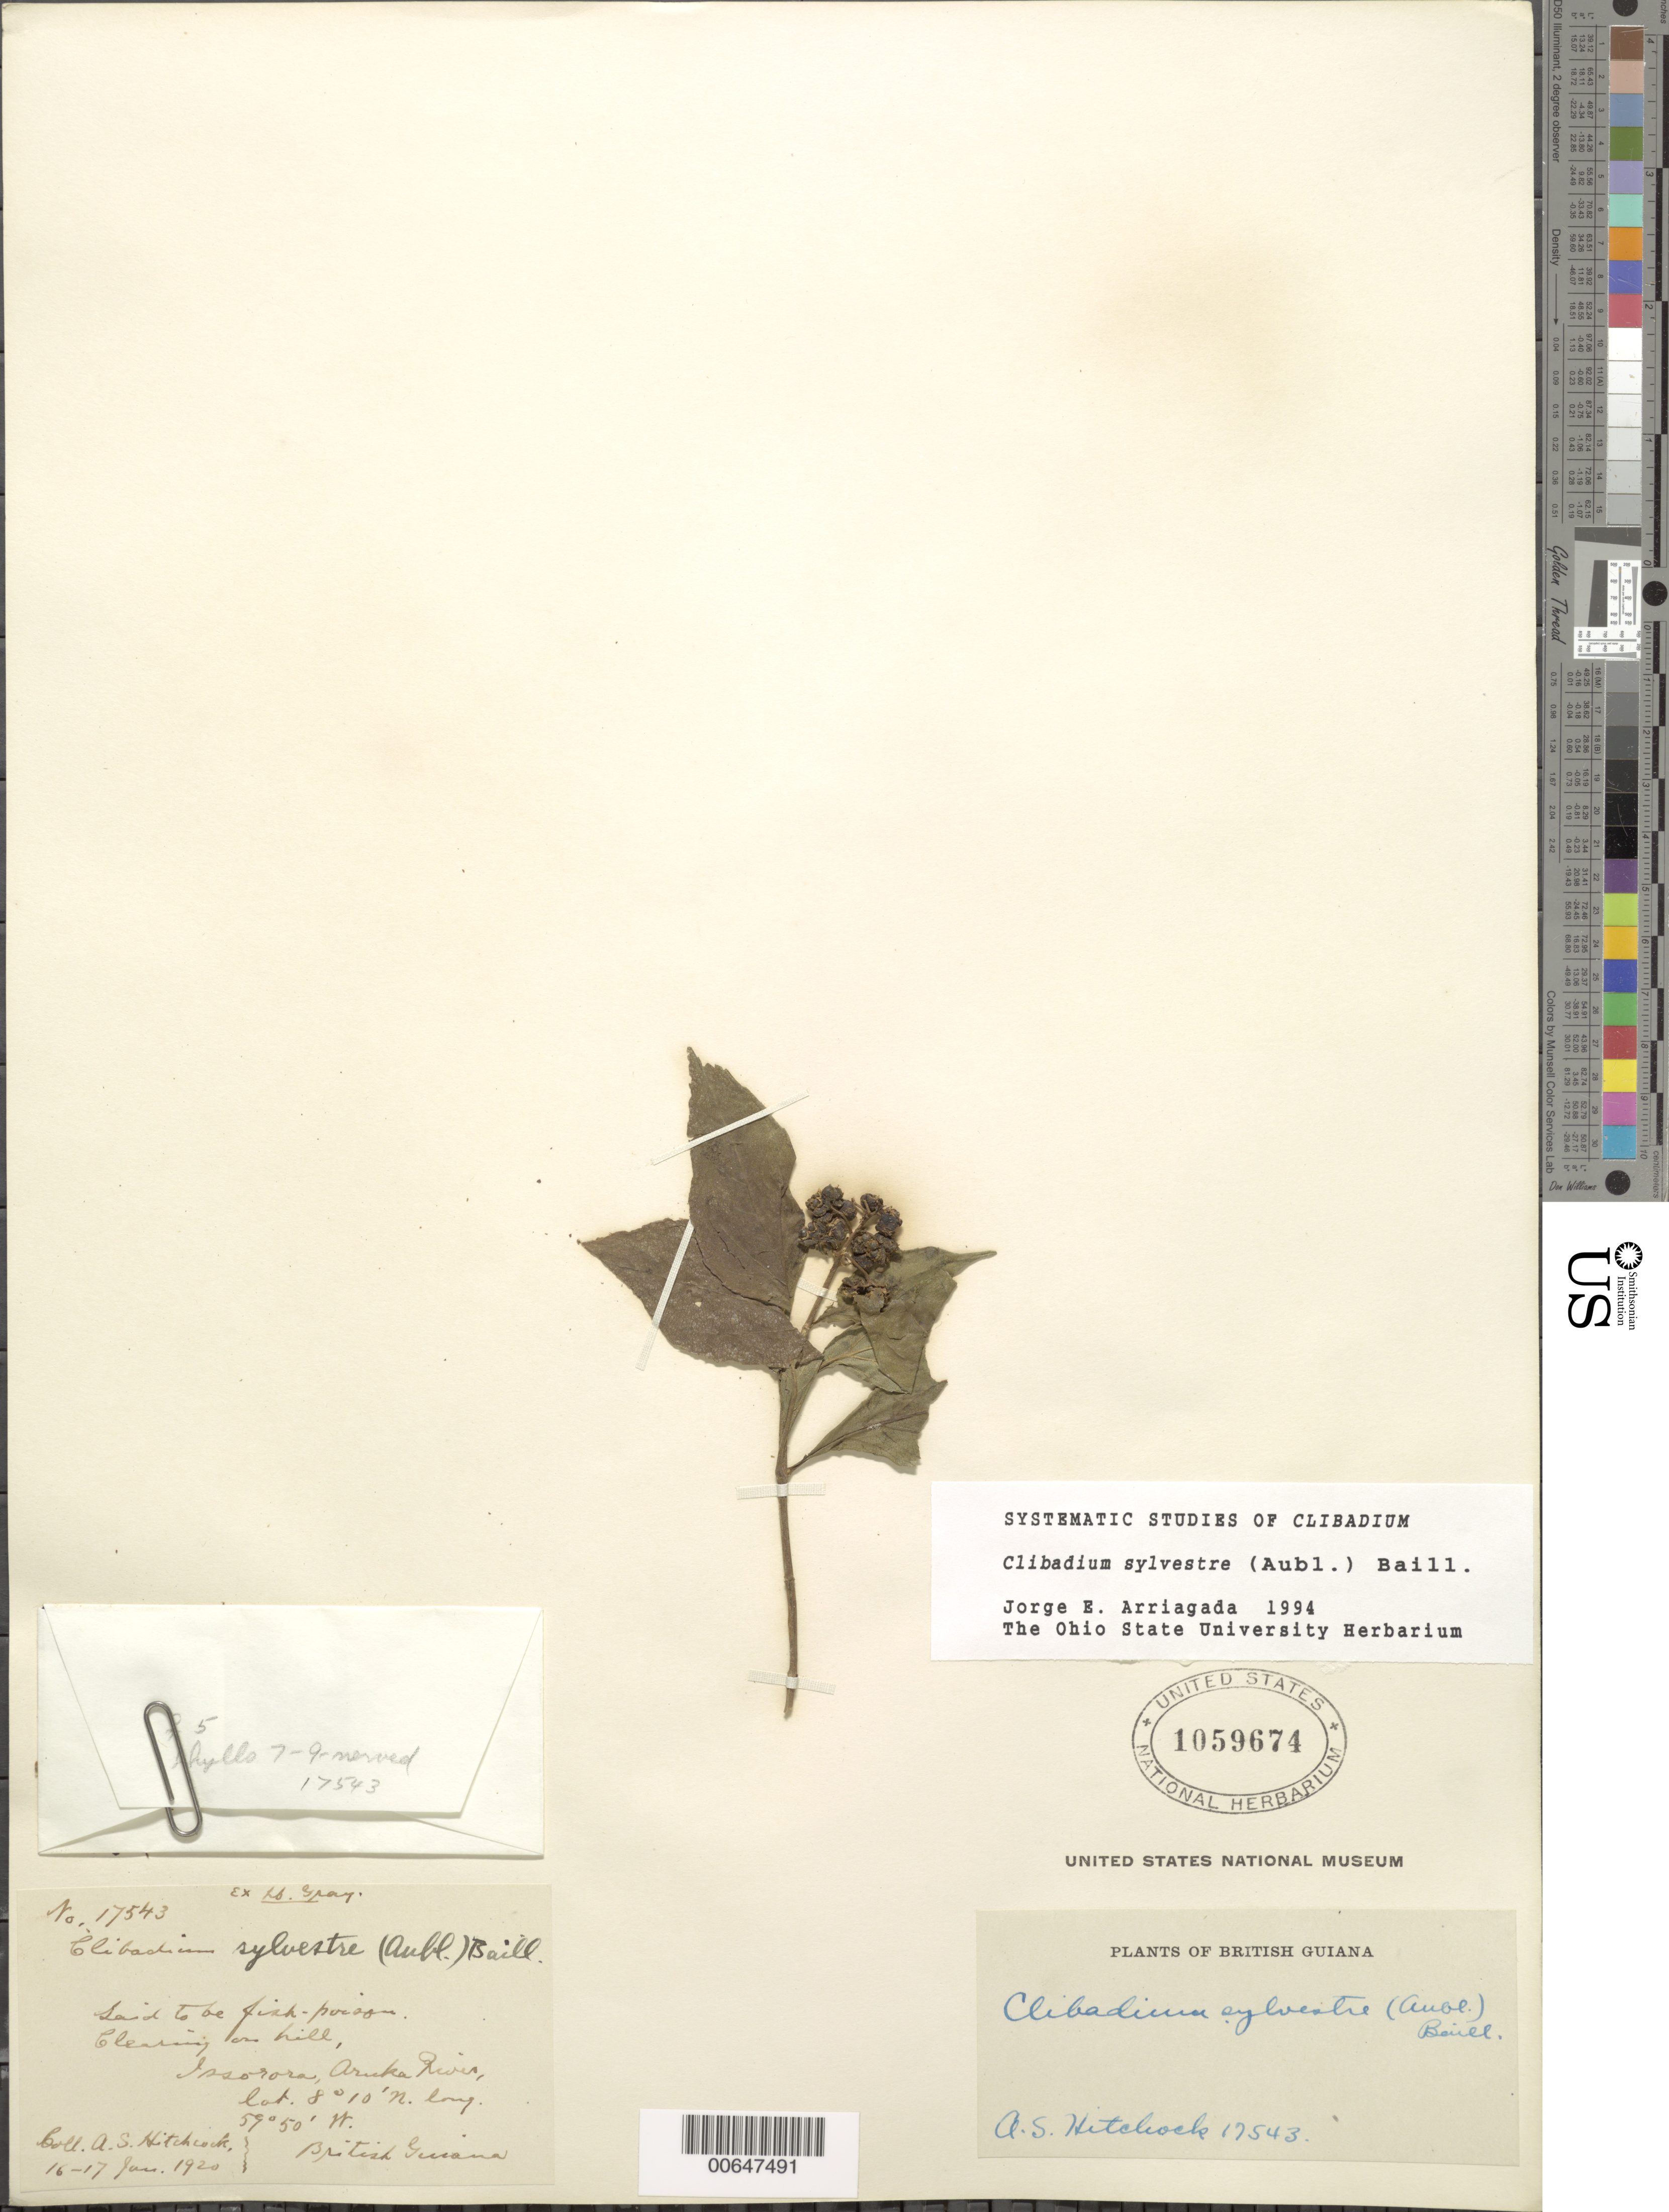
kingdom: Plantae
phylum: Tracheophyta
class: Magnoliopsida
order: Asterales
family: Asteraceae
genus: Clibadium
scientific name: Clibadium sylvestre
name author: (Aubl.) Baill.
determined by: Arriagada, J. E.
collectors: A. S. Hitchcock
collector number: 17543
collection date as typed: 16-Jan-20 to 17-Jan-20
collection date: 1920-01-16/1920-01-17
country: Guyana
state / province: Barima-Waini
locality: Issorora, vic of, on the Aruka River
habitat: Clearing on hill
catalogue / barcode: US 1059674